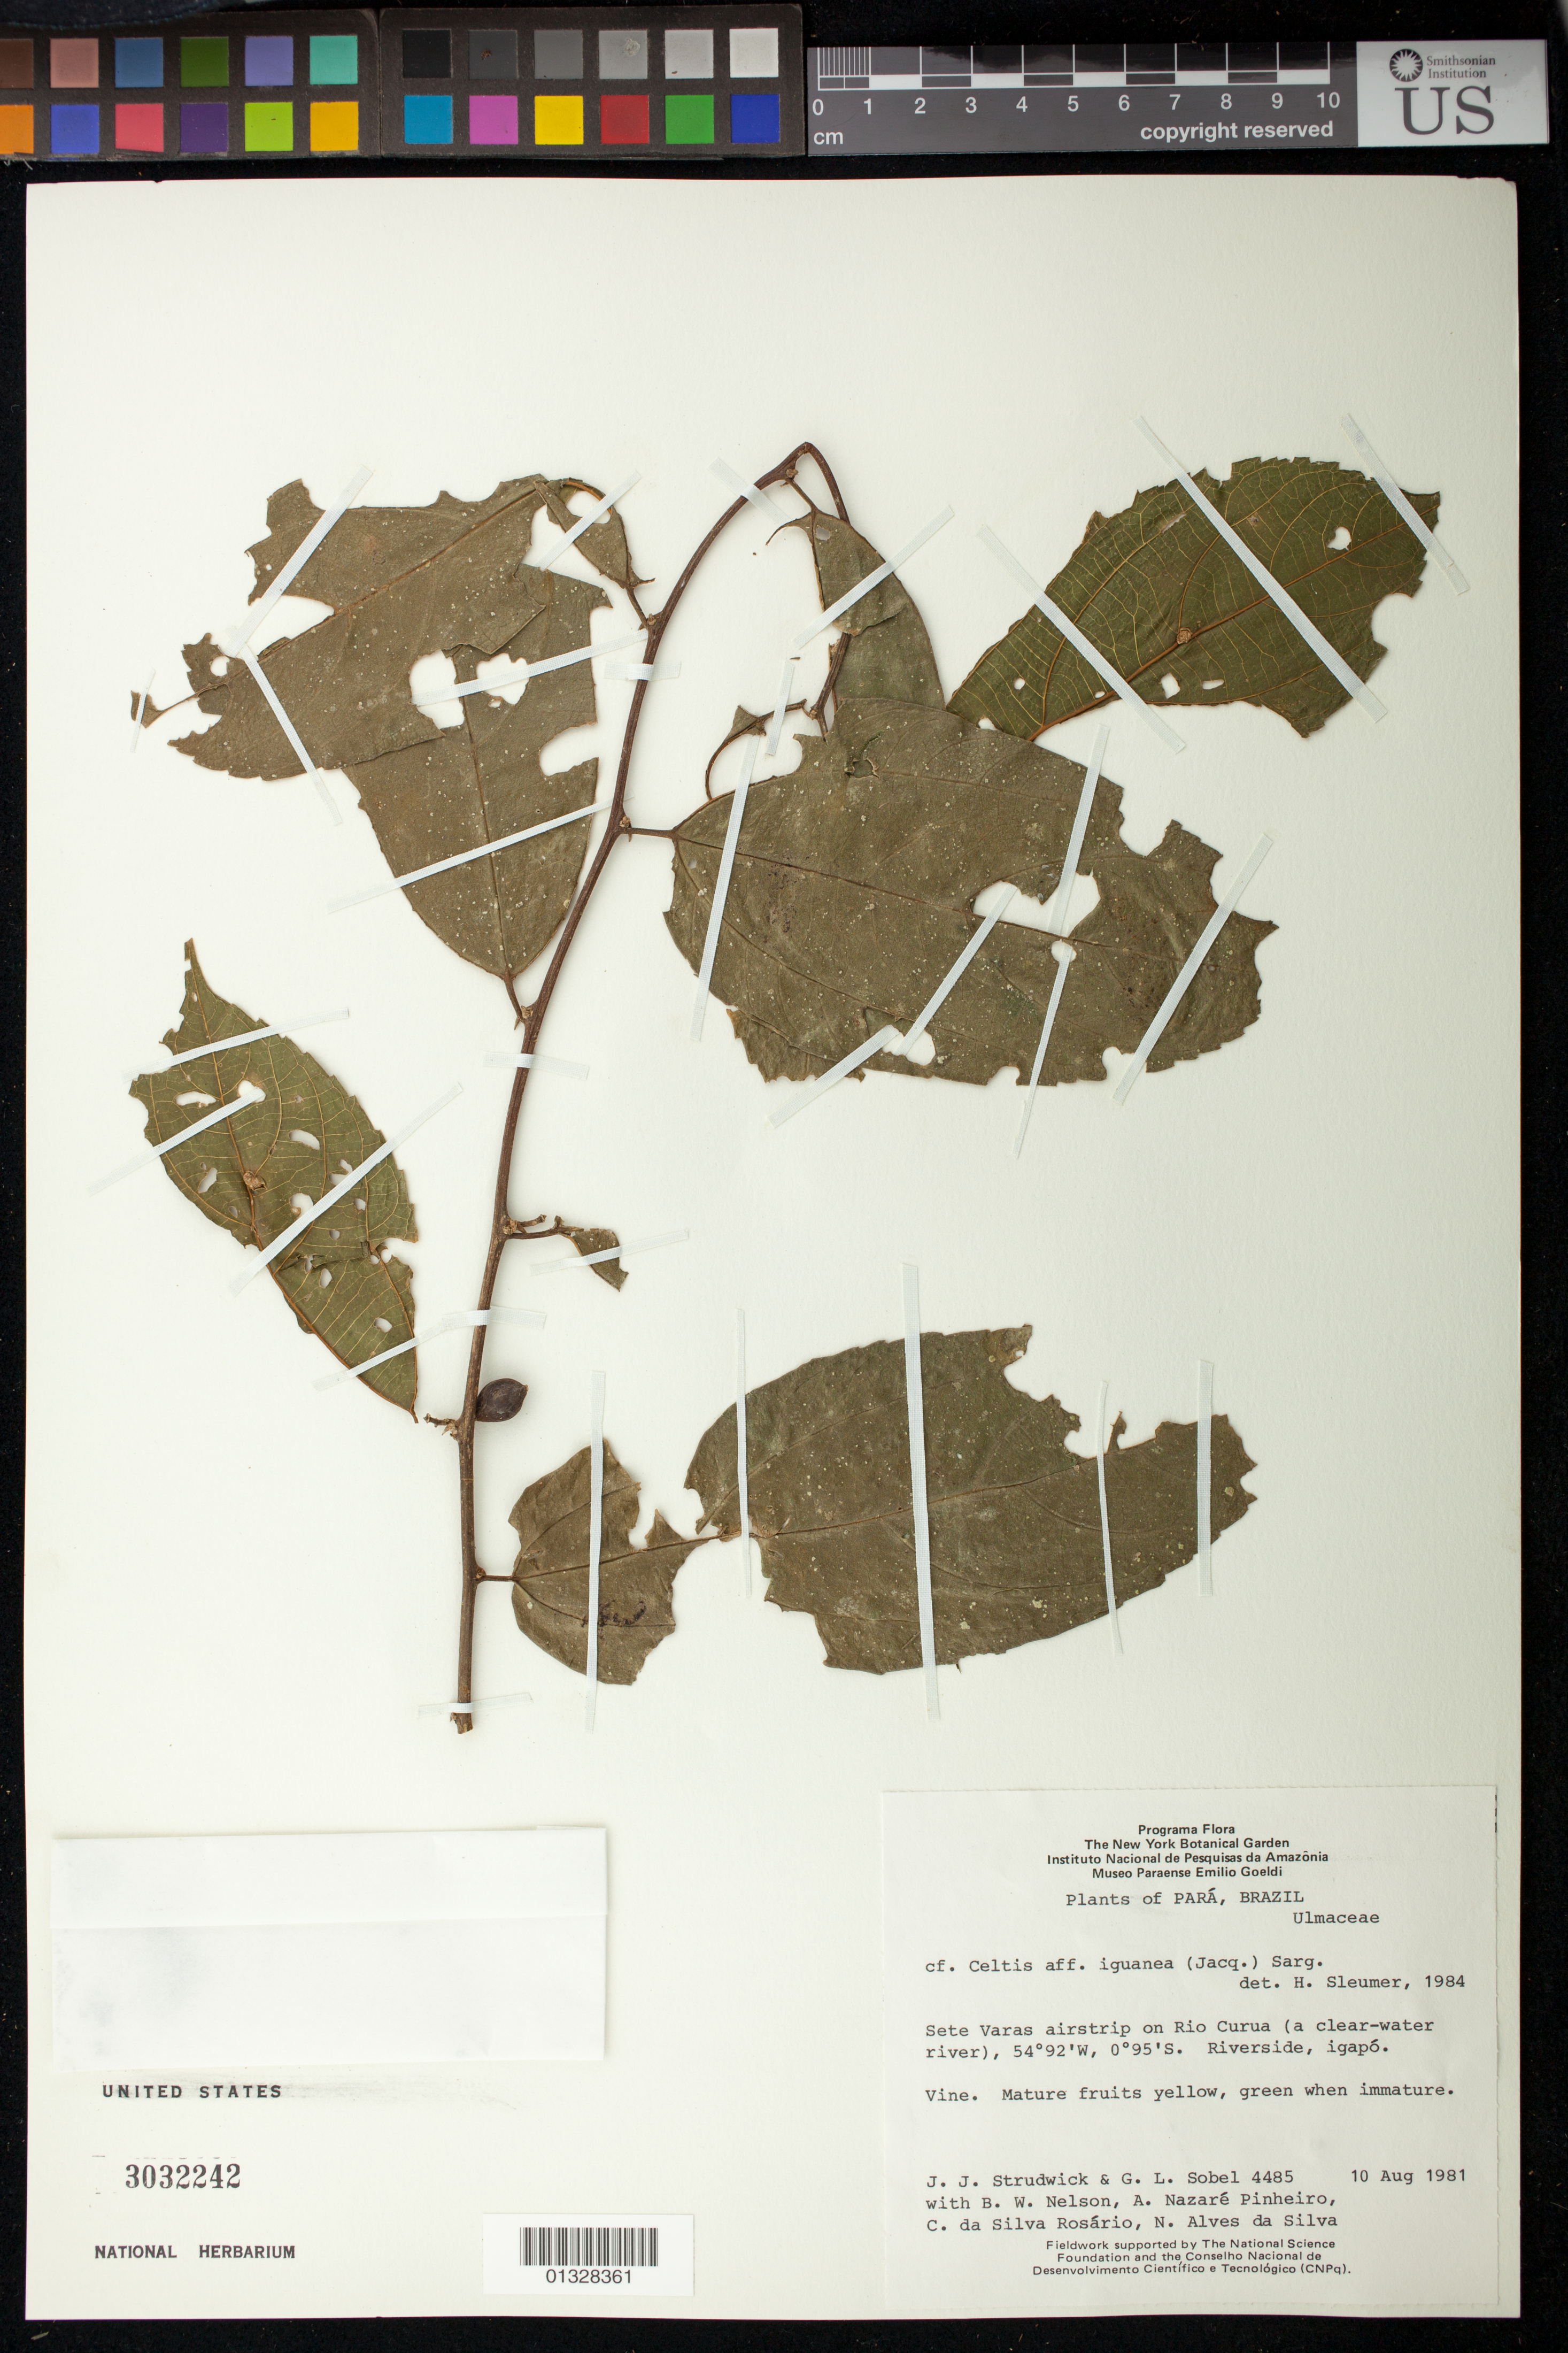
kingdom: Plantae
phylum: Tracheophyta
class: Magnoliopsida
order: Rosales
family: Cannabaceae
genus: Celtis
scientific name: Celtis iguanaea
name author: (Jacq.) Sarg.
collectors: J. J. Strudwick, G. L. Sobel, B. W. Nelson, A. Pinheiro, C. S. Rosário & N. A. Silva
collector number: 4485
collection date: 1981-08-10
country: Brazil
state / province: Pará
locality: Sete Varas airstrip on Rio Curua (a clear-water)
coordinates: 00 95 S, 54 92 W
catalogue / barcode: US 3032242